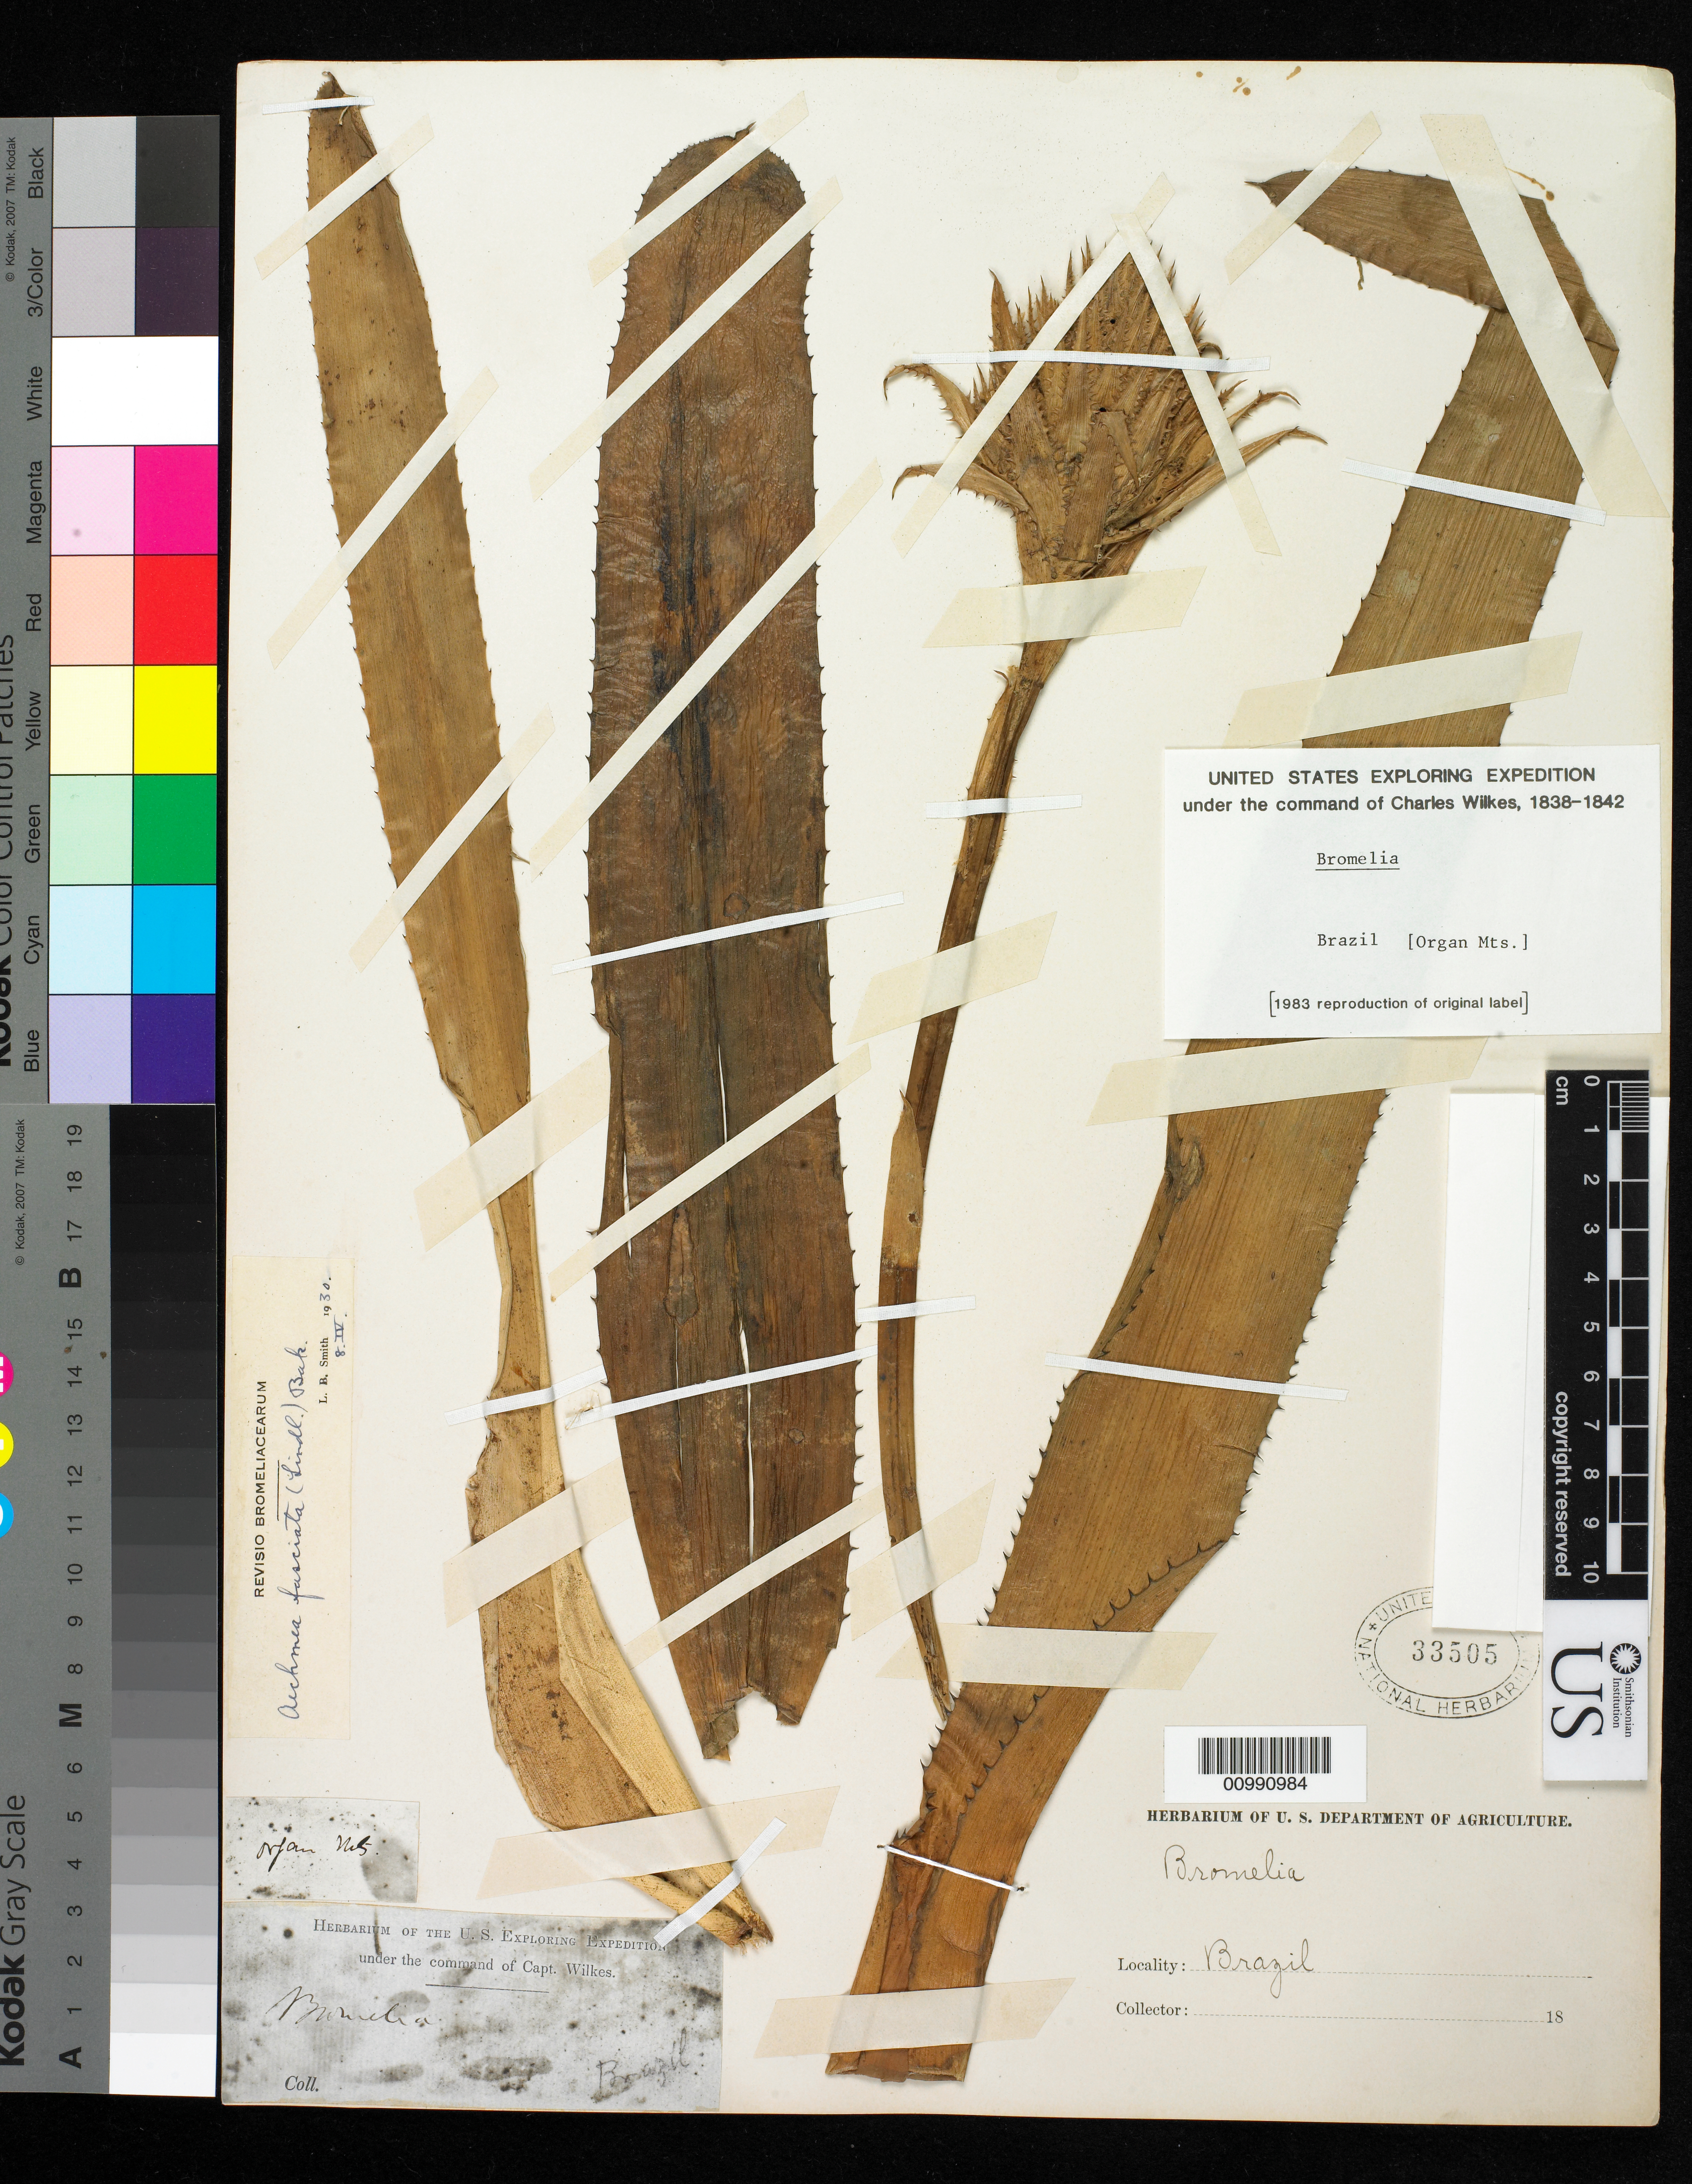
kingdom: Plantae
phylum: Tracheophyta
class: Liliopsida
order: Poales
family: Bromeliaceae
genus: Aechmea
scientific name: Aechmea fasciata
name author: (Lindl.) Baker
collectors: Wilkes Explor. Exped.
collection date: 1838/1842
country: Brazil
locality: Brazil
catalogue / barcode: US 33505